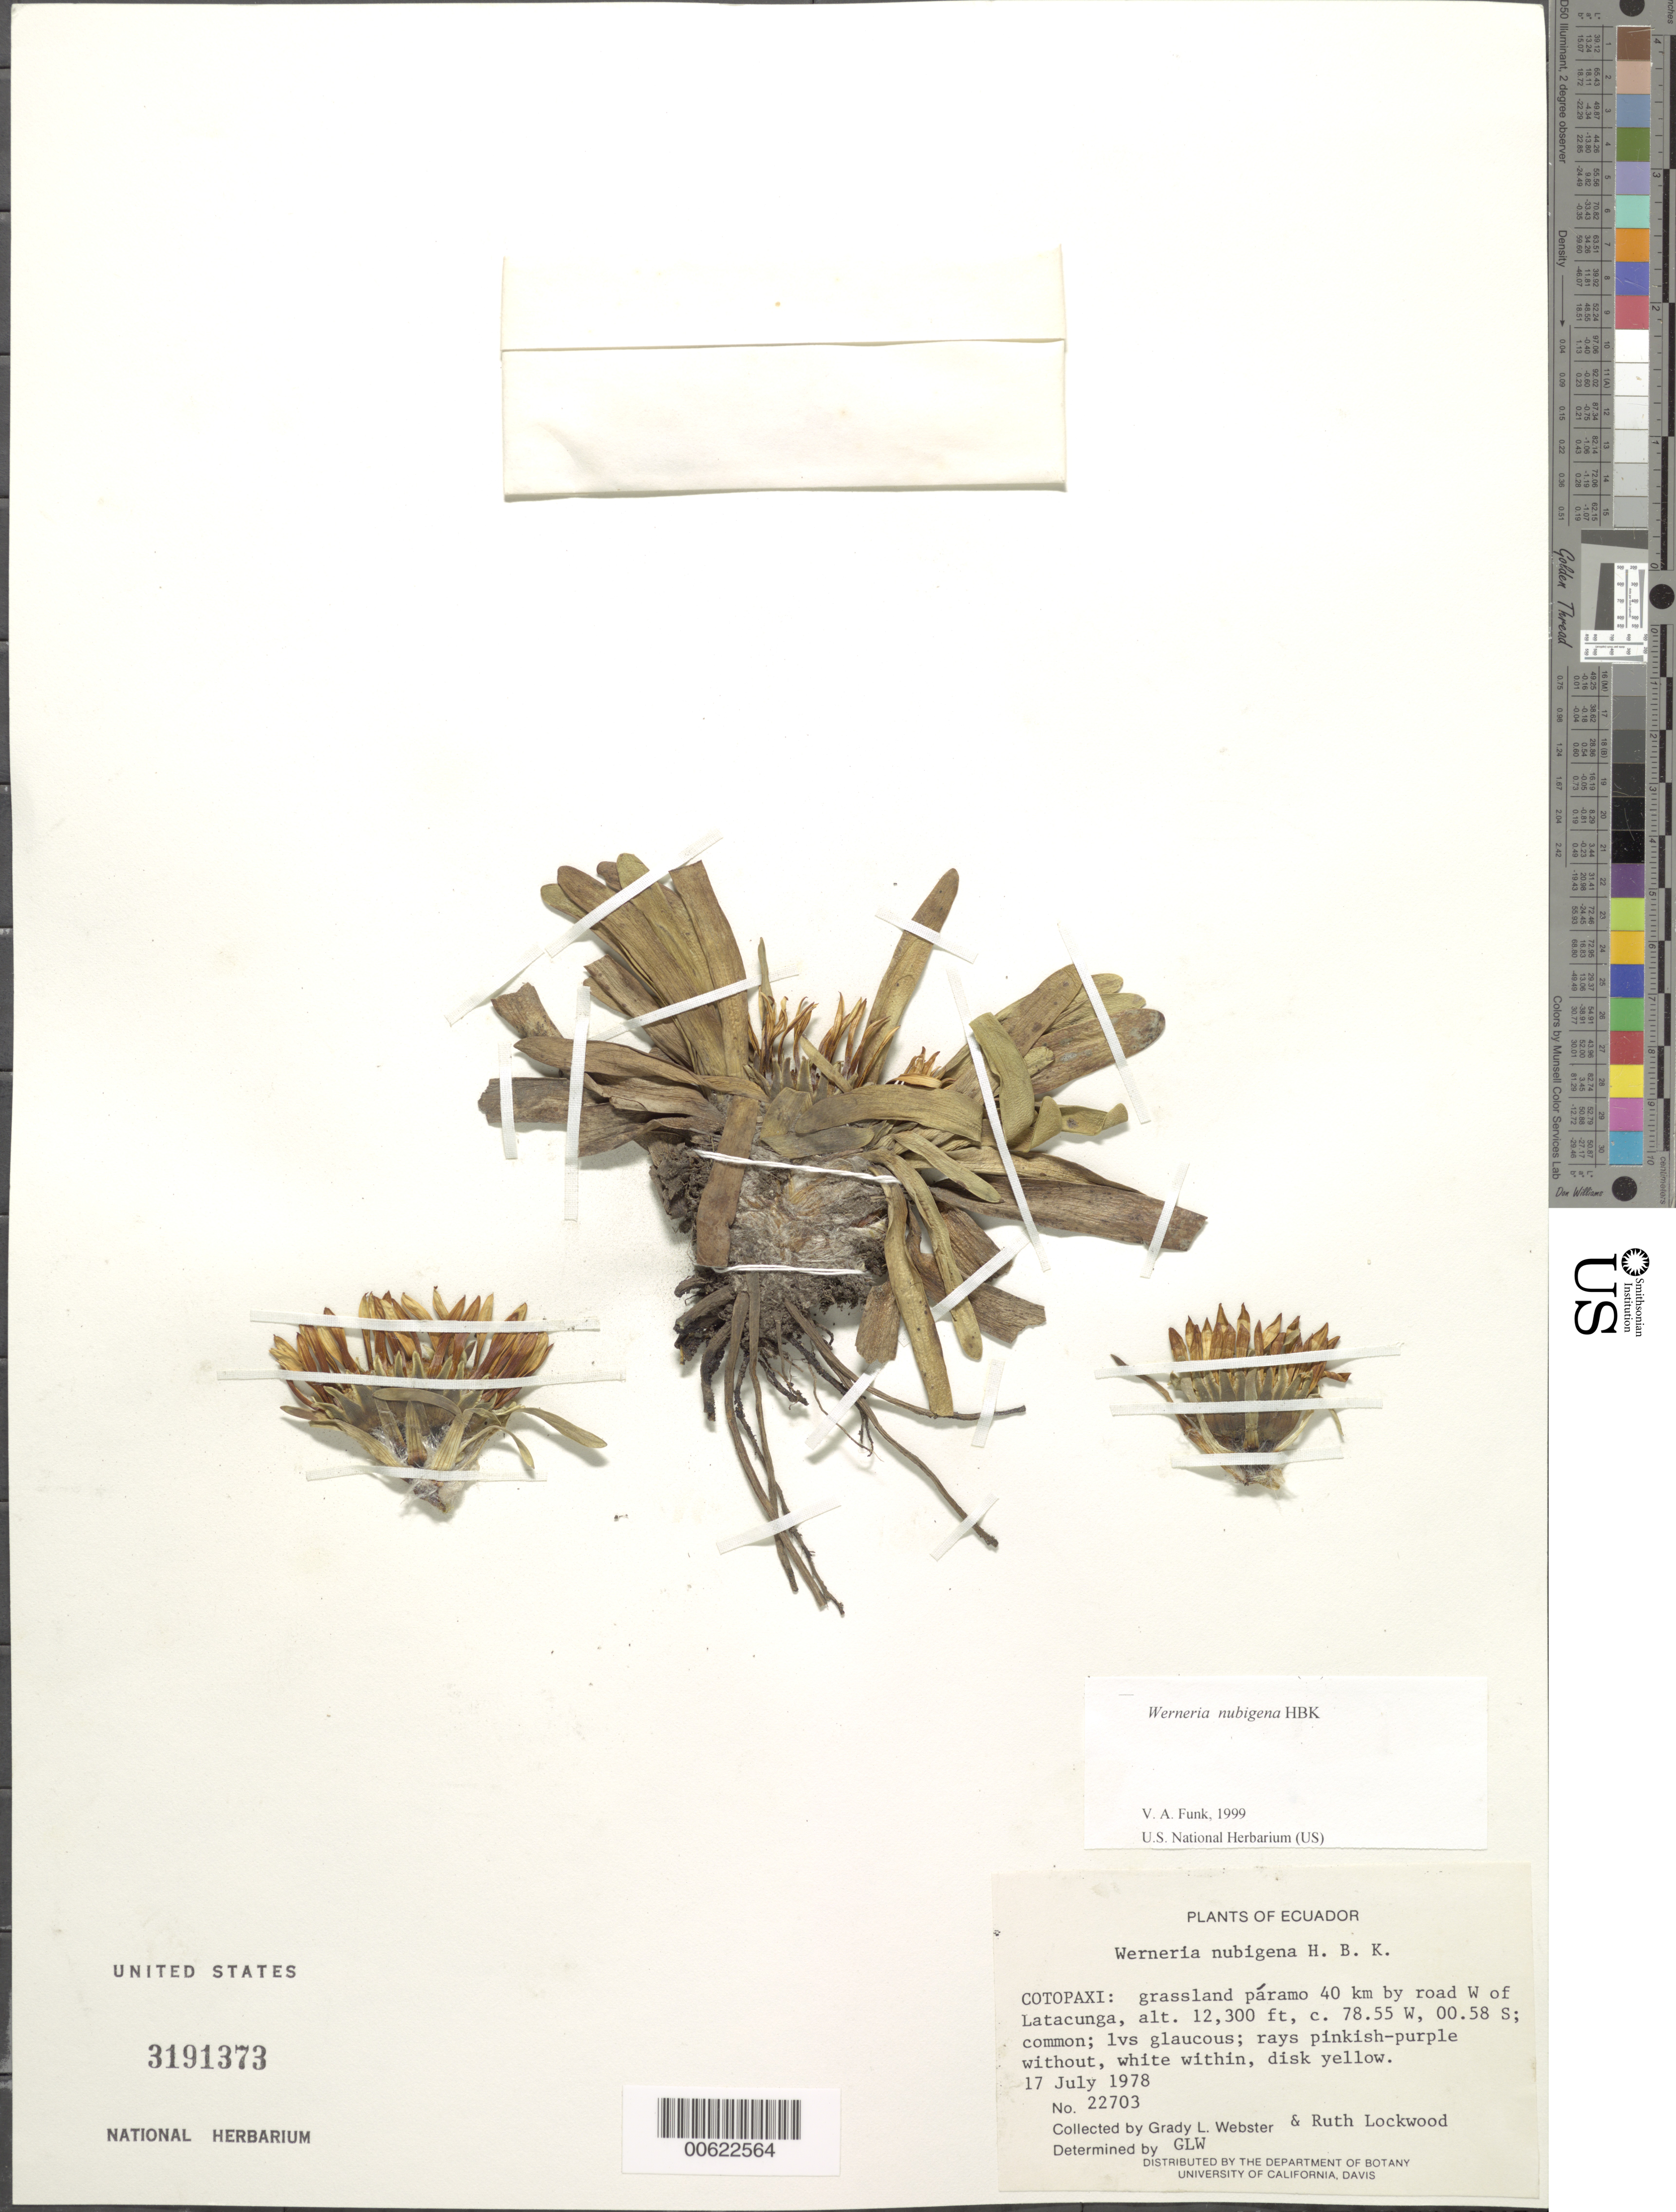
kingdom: Plantae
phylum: Tracheophyta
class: Magnoliopsida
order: Asterales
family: Asteraceae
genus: Werneria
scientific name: Werneria nubigena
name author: Kunth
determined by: Funk, Vicki A., (BOT), Smithsonian Institution - National Museum of Natural History (UNITED STATES)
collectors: G. L. Webster & R. Lockwood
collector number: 22703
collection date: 1978-07-17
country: Ecuador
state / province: Cotopaxi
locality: Latacunga, 40 km by road W of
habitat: Grassland paramo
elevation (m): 3749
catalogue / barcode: US 3191373